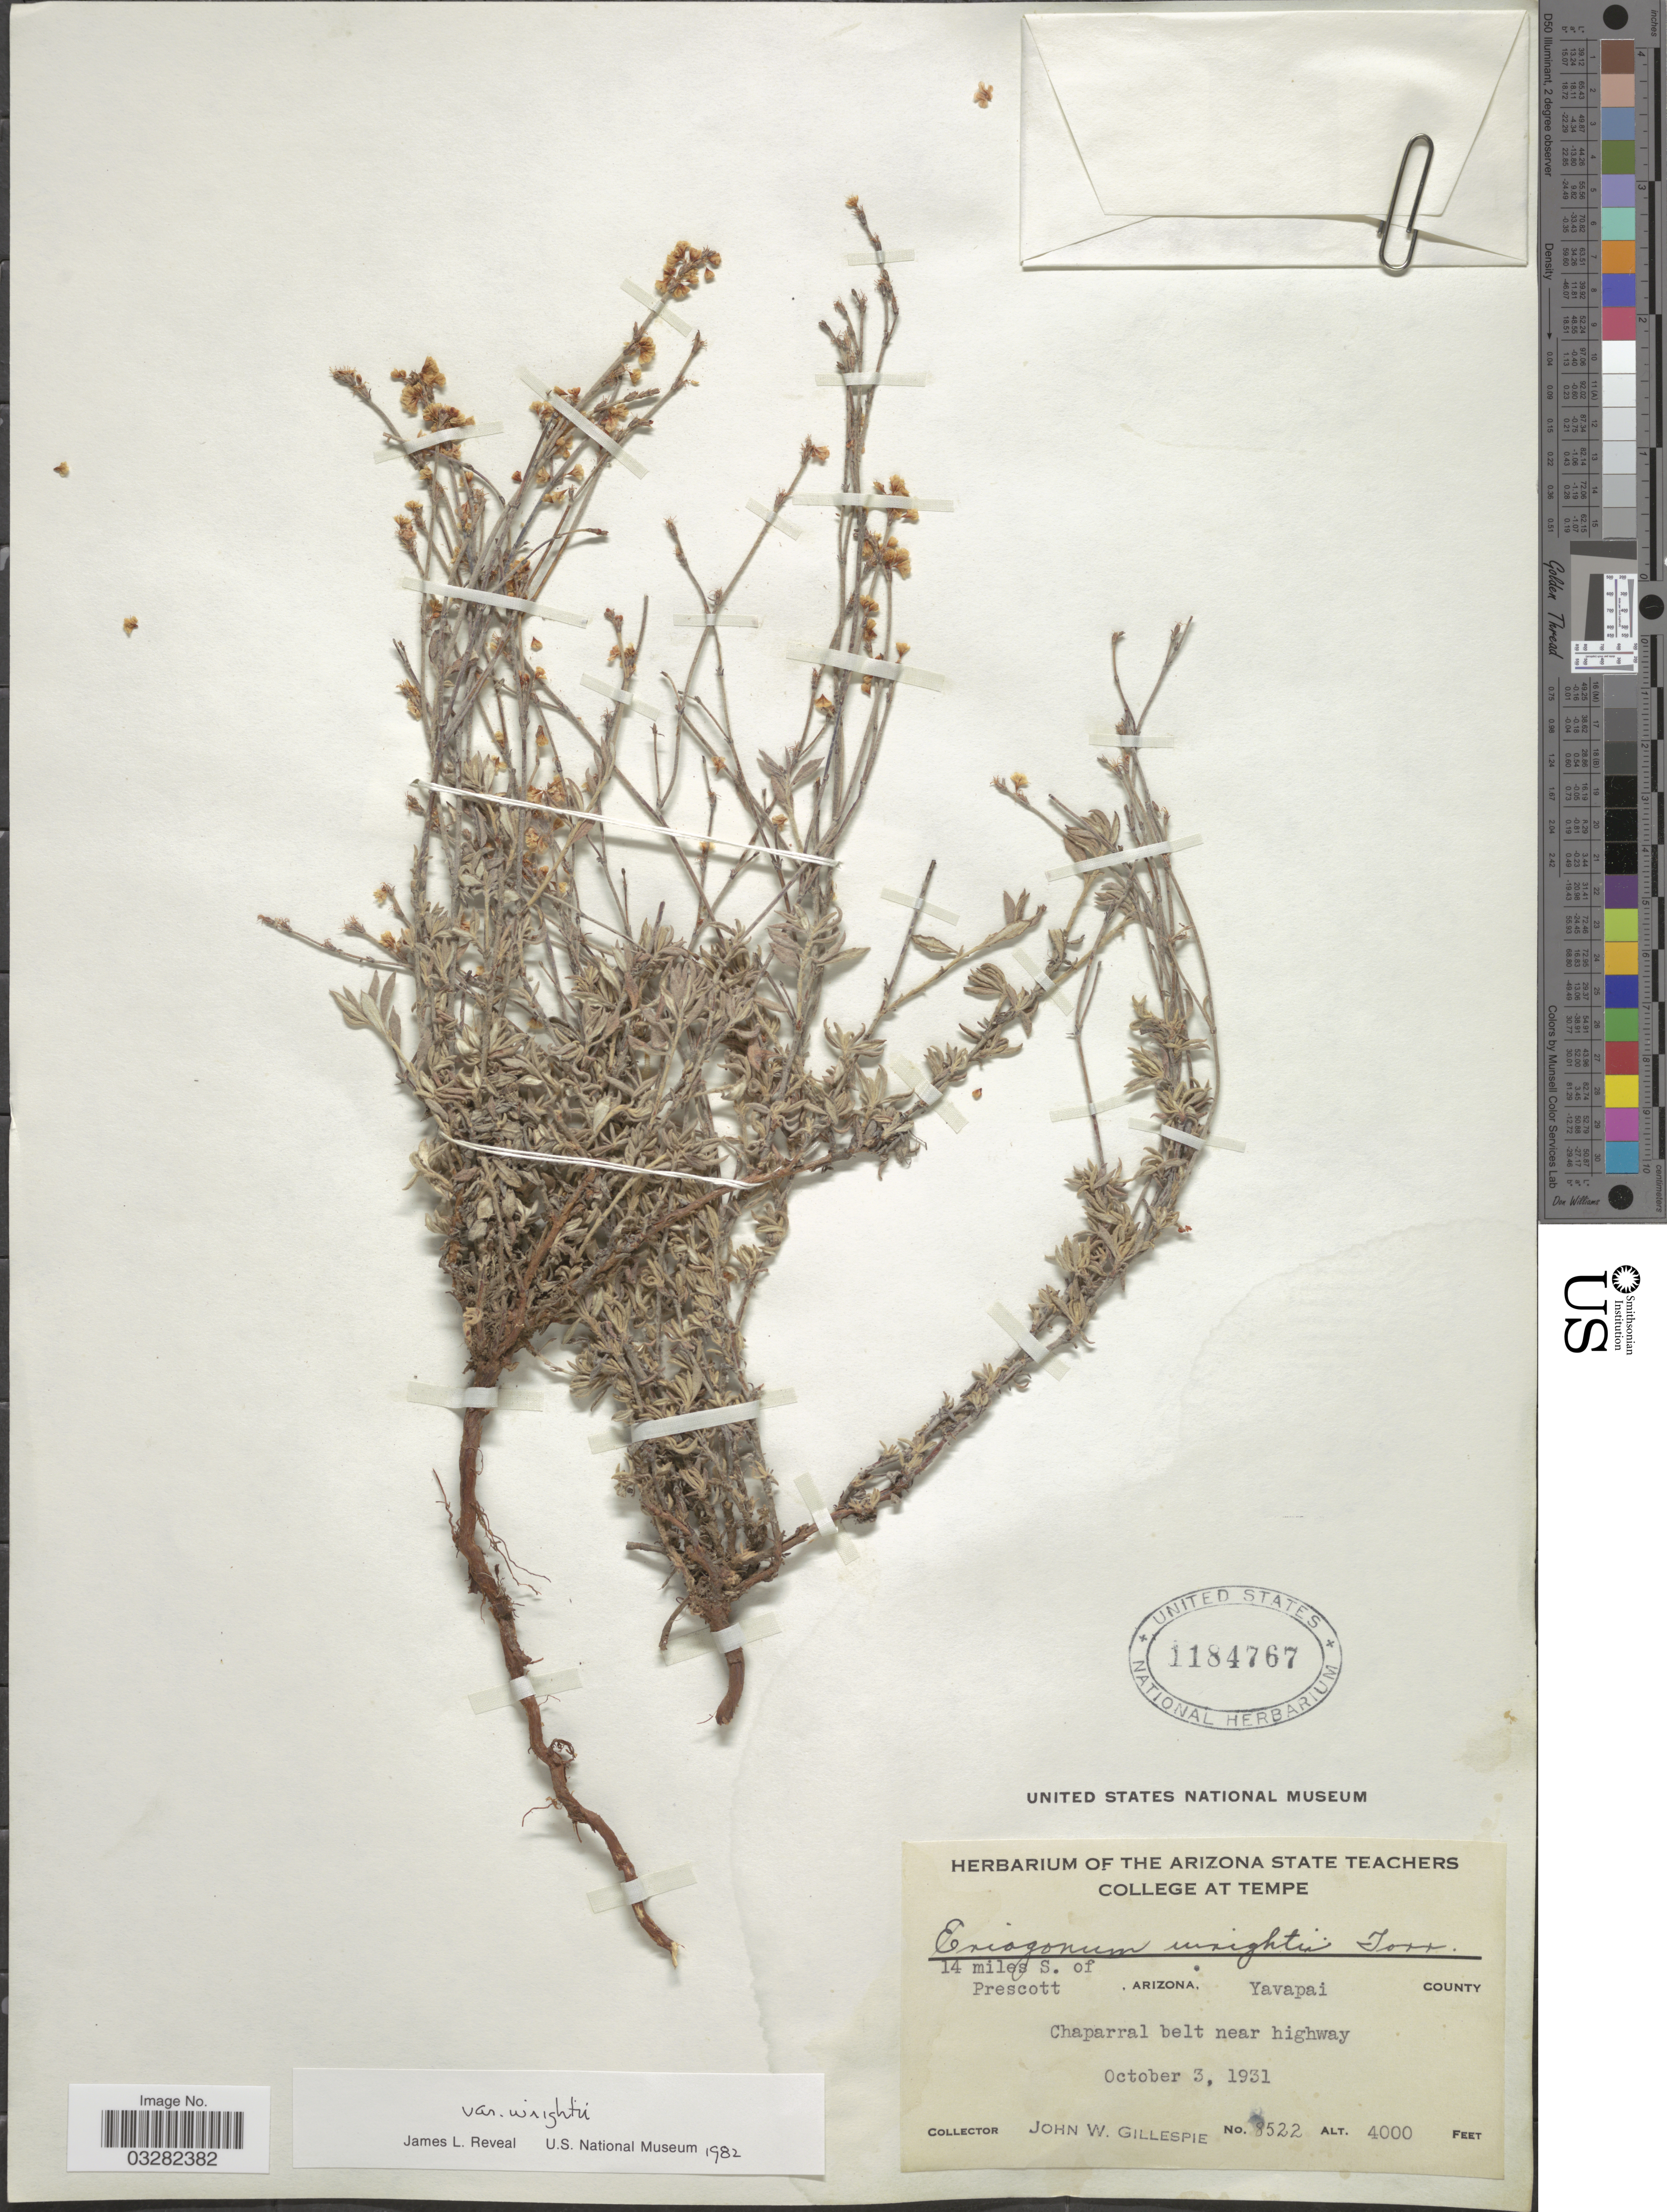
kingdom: Plantae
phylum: Tracheophyta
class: Magnoliopsida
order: Caryophyllales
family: Polygonaceae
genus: Eriogonum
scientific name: Eriogonum wrightii var. wrightii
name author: Torr. ex Benth.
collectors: J. W. Gillespie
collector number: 8522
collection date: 1931-10-03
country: United States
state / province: Arizona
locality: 14 miles S. of Prescott. Yavapai County. Caparral belt near highway.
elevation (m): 1219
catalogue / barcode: US 1184767